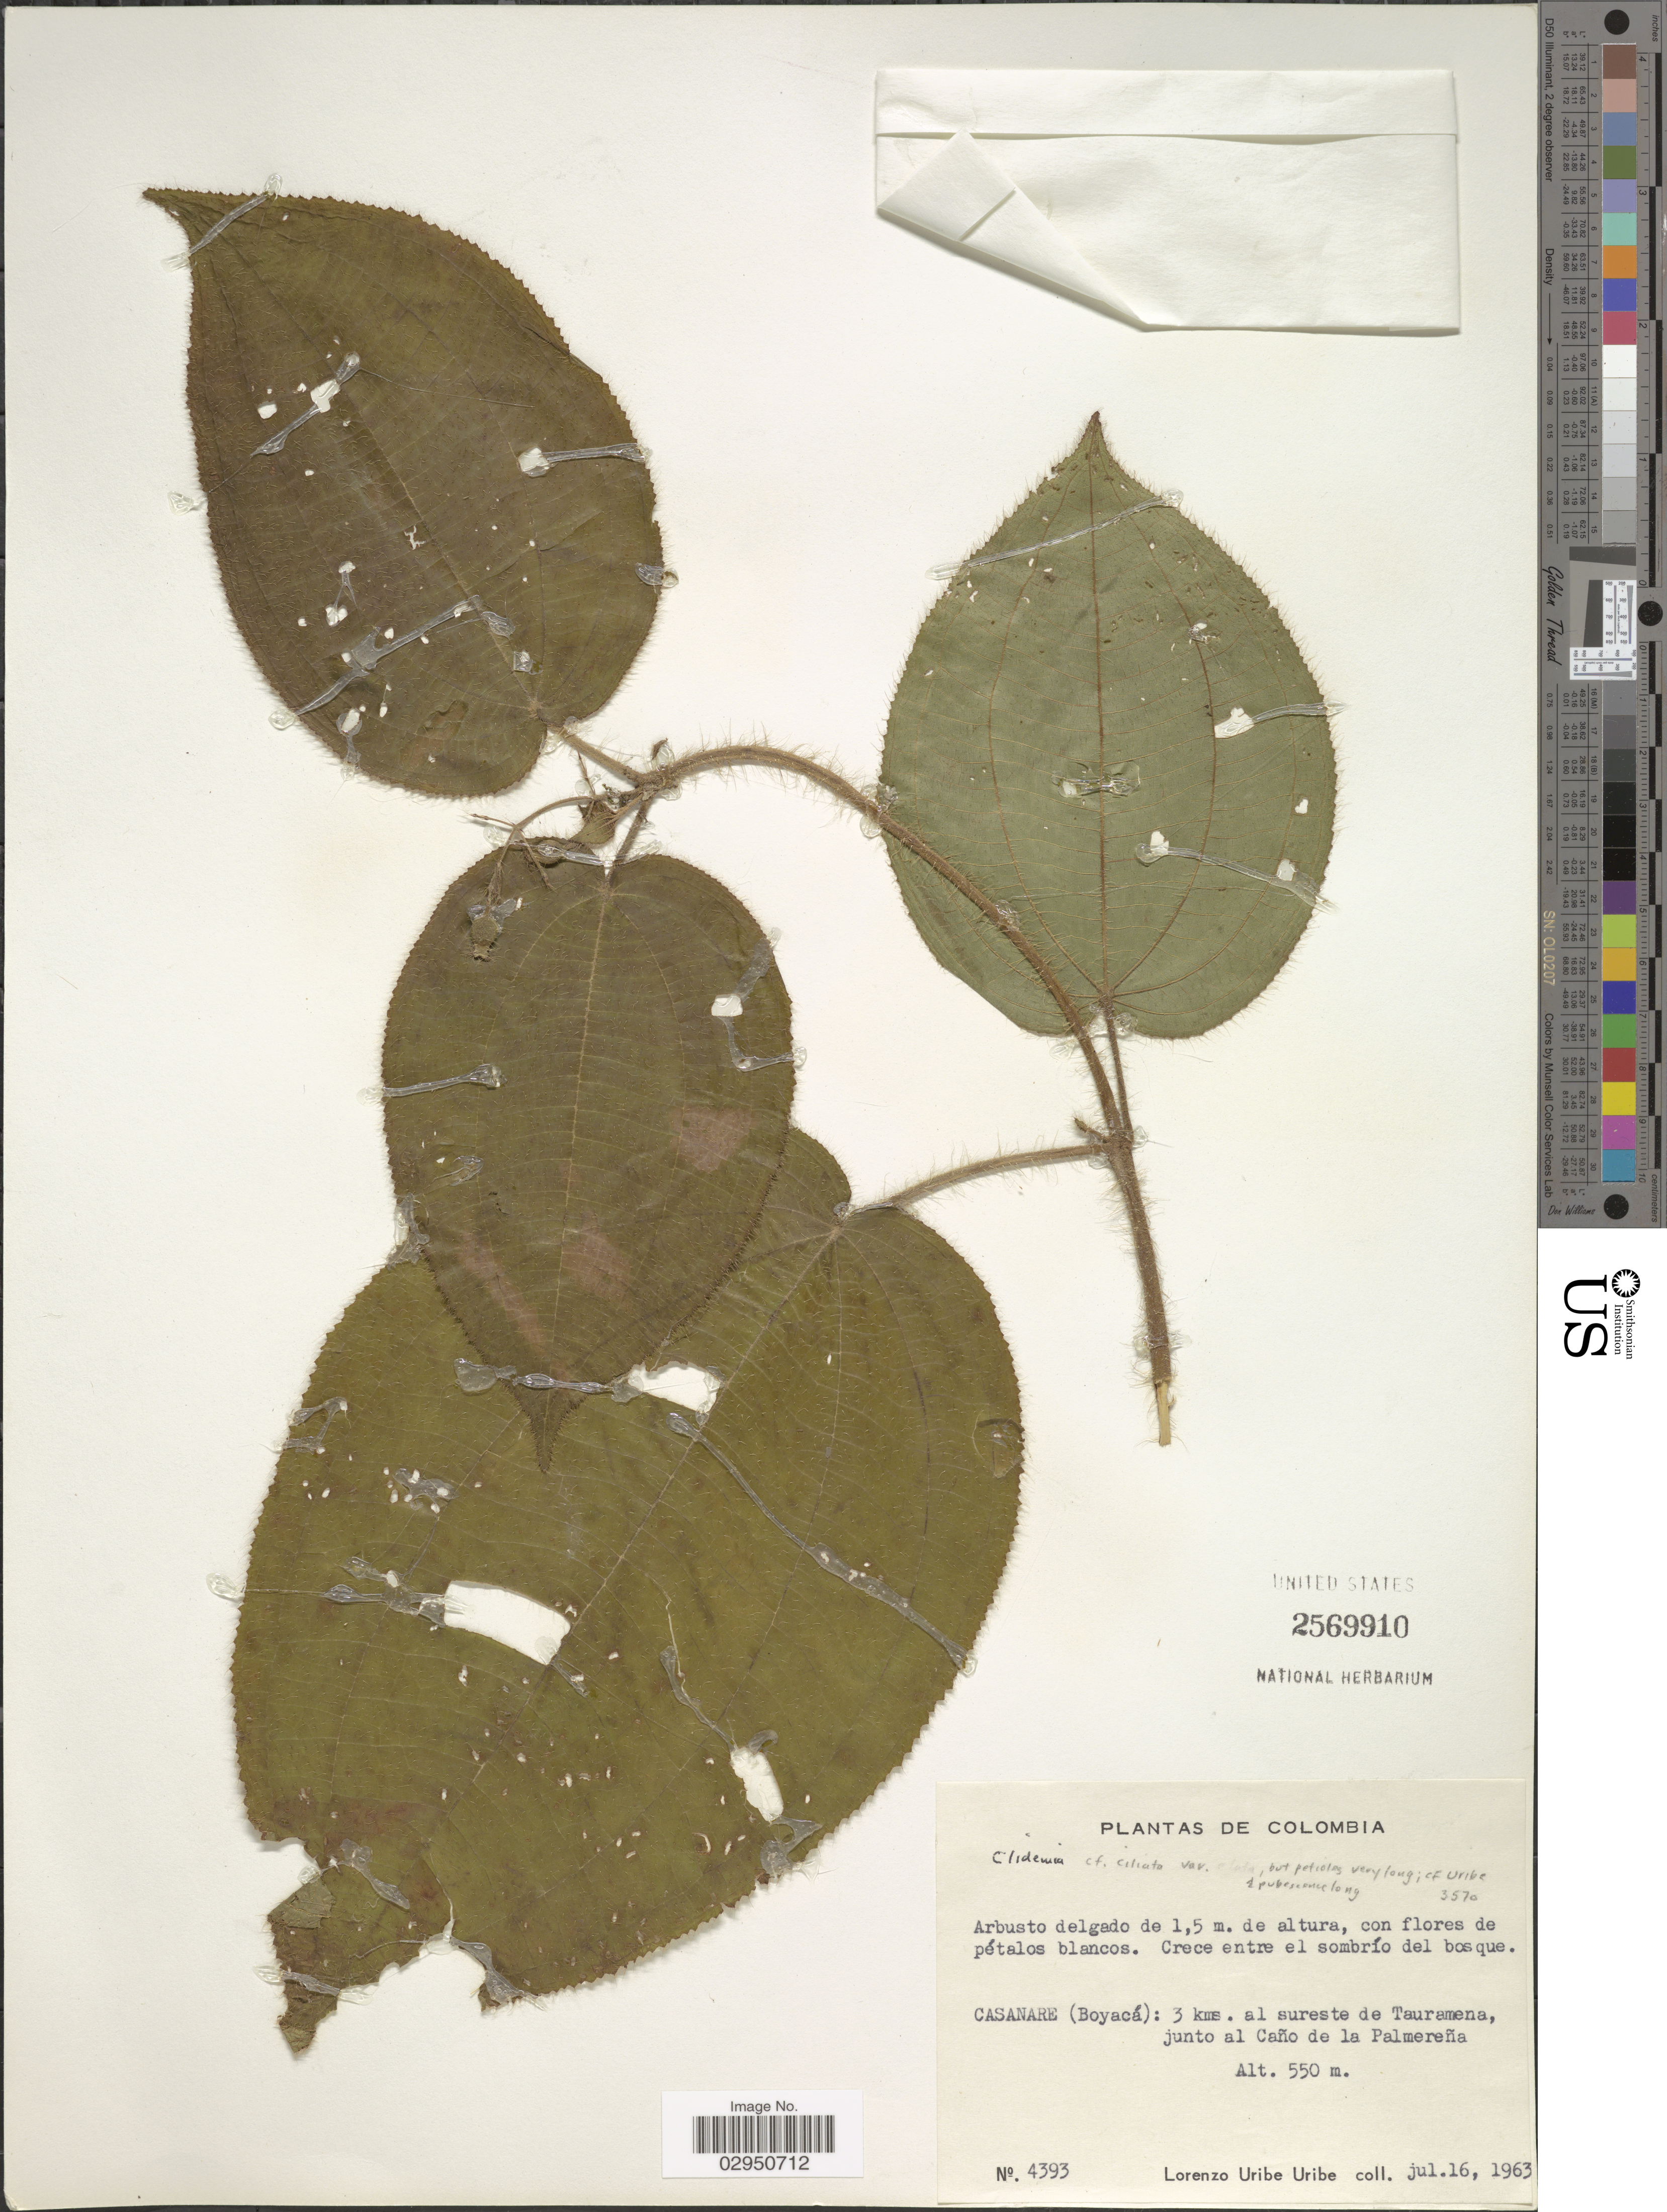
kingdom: Plantae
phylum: Tracheophyta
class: Magnoliopsida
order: Myrtales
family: Melastomataceae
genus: Clidemia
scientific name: Clidemia pilosa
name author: D. Don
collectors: L. Uribe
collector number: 4393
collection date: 1963-07-16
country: Colombia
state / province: Boyacá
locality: Casanera (Boyacá): 3 kms. al sureste de Tauramena, junto al Caño de la Palmereña.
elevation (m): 550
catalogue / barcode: US 2569910